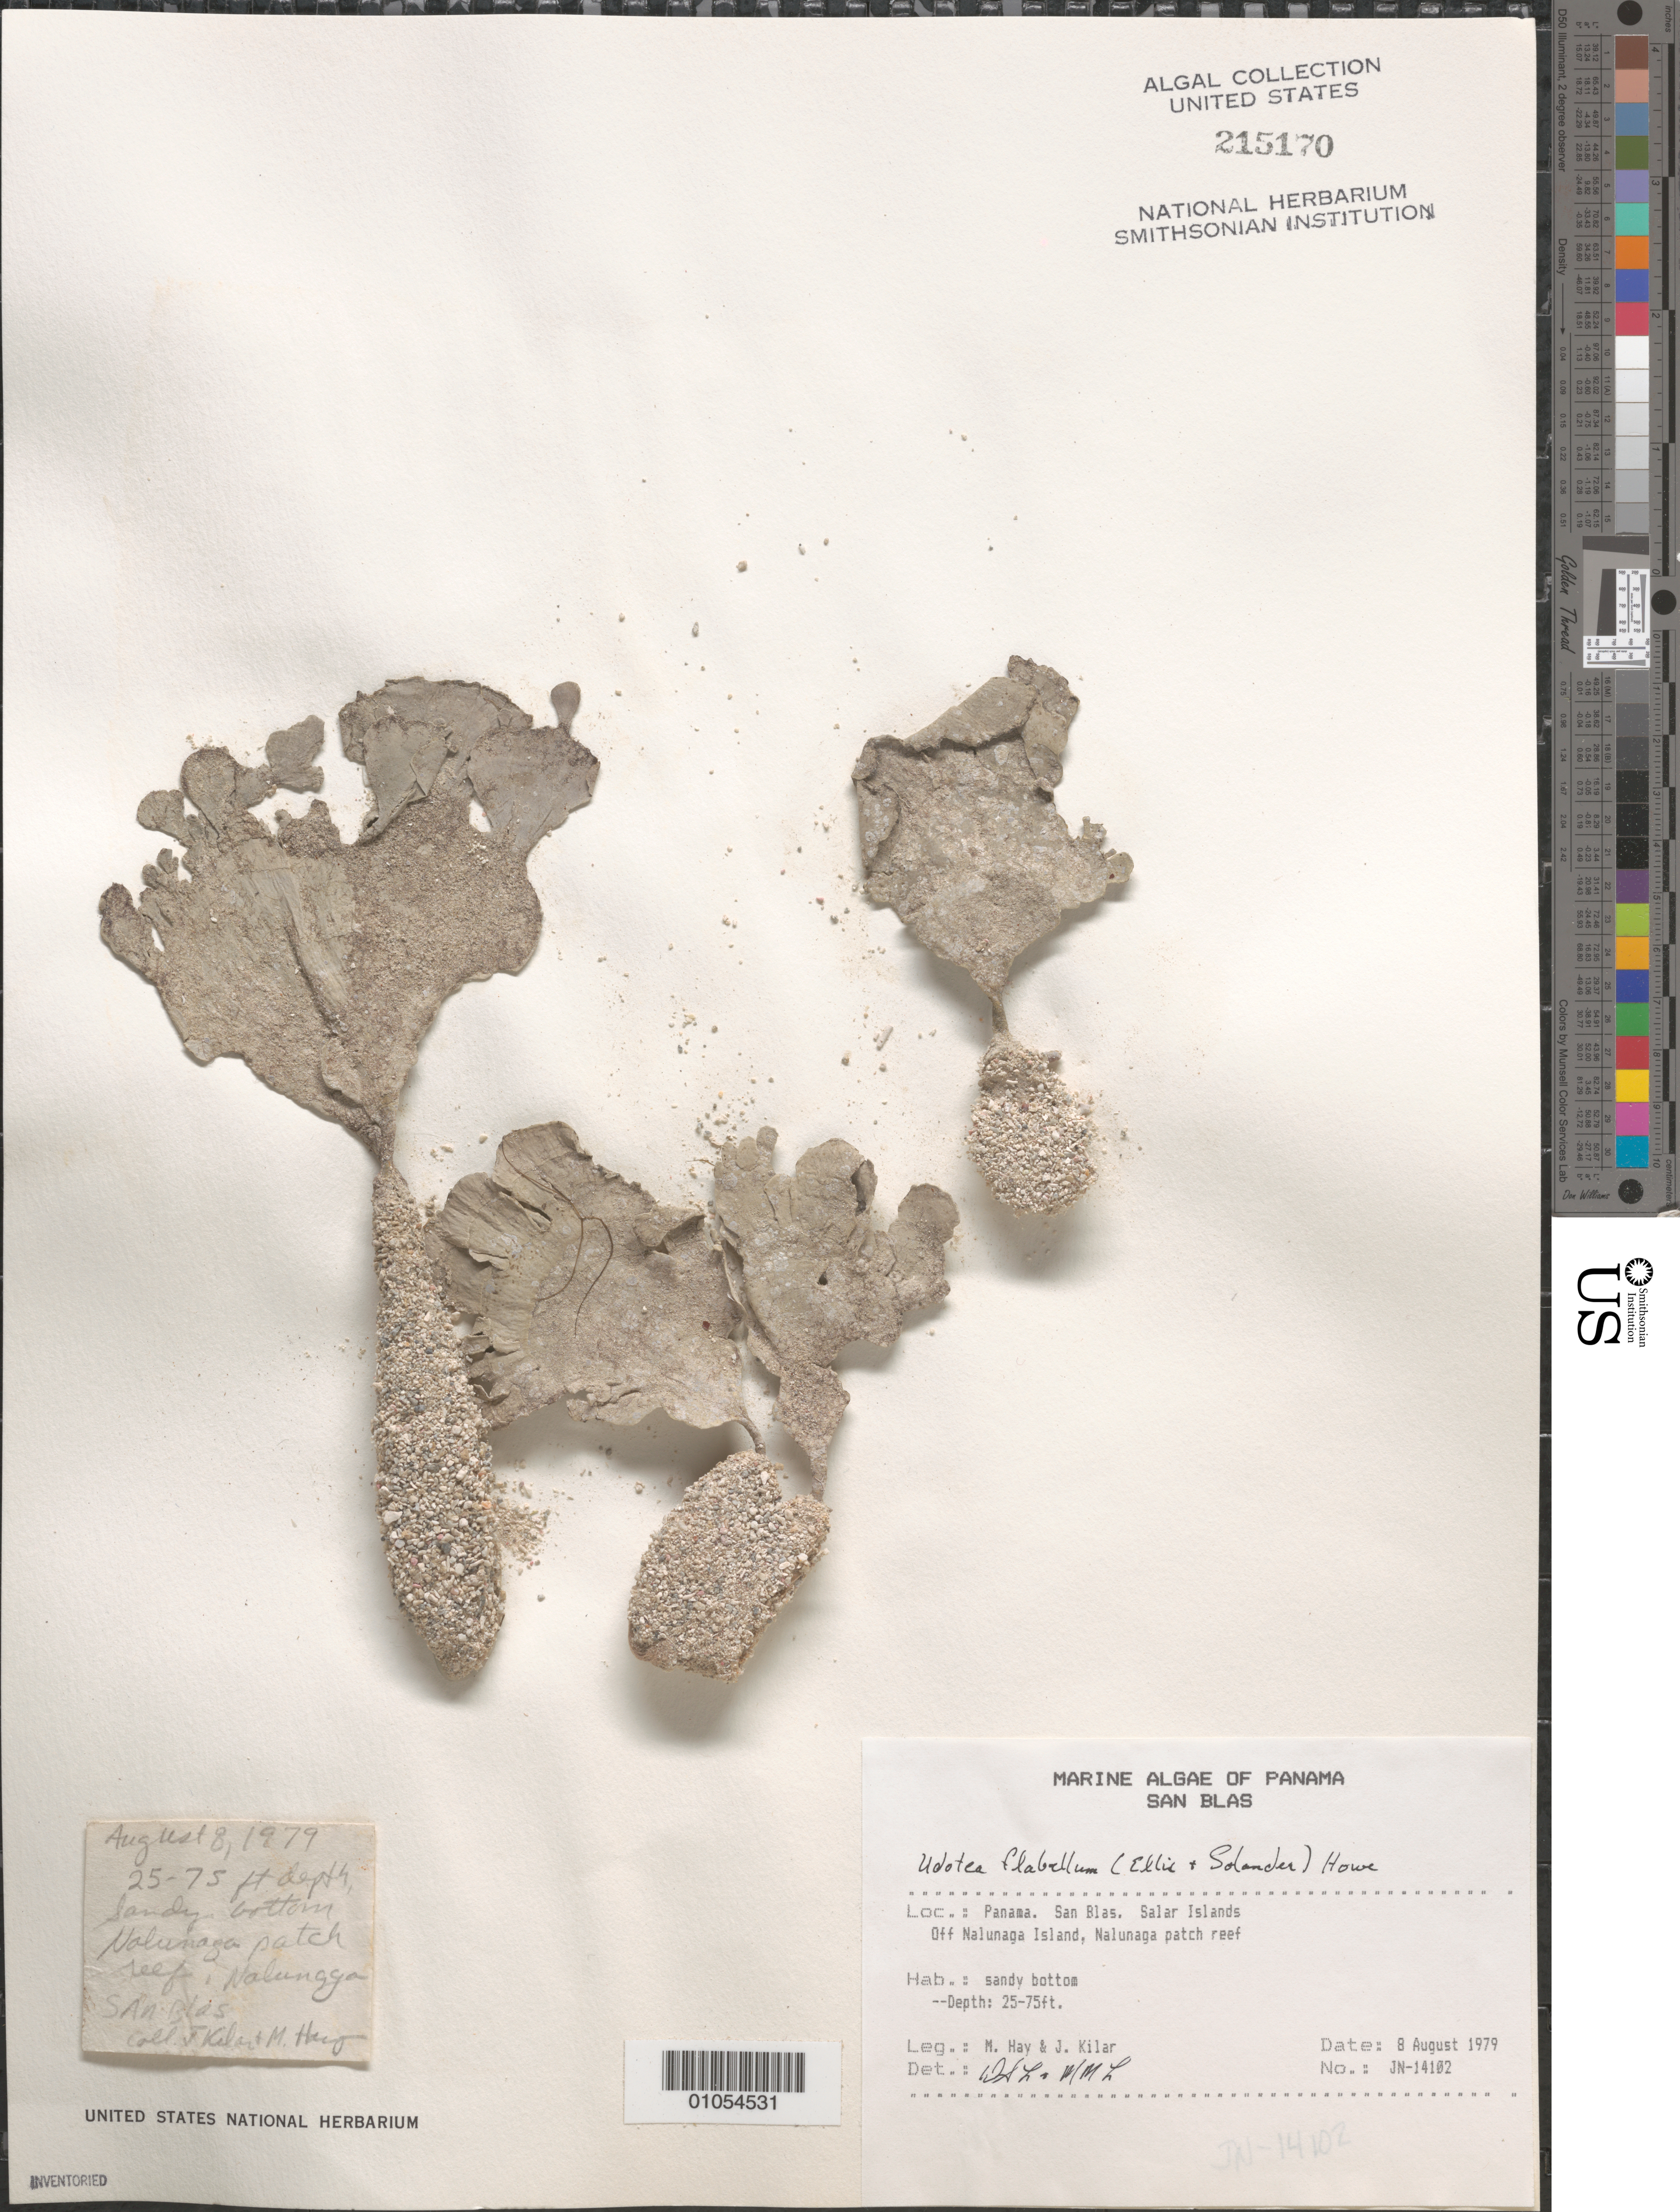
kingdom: Plantae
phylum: Chlorophyta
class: Ulvophyceae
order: Bryopsidales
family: Udoteaceae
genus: Udotea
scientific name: Udotea flabellum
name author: (J. Ellis & Sol.) M. Howe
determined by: Littler, D. S.; Littler, M. M.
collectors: M. E. Hay & J. A. Kilar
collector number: JN-14102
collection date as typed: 08 Aug 1979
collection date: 1979-08-08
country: Panama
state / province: Kuna Yala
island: Nalunaga Island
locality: Nalunaga patch reef, off Nalunaga Island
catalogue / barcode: US 215170